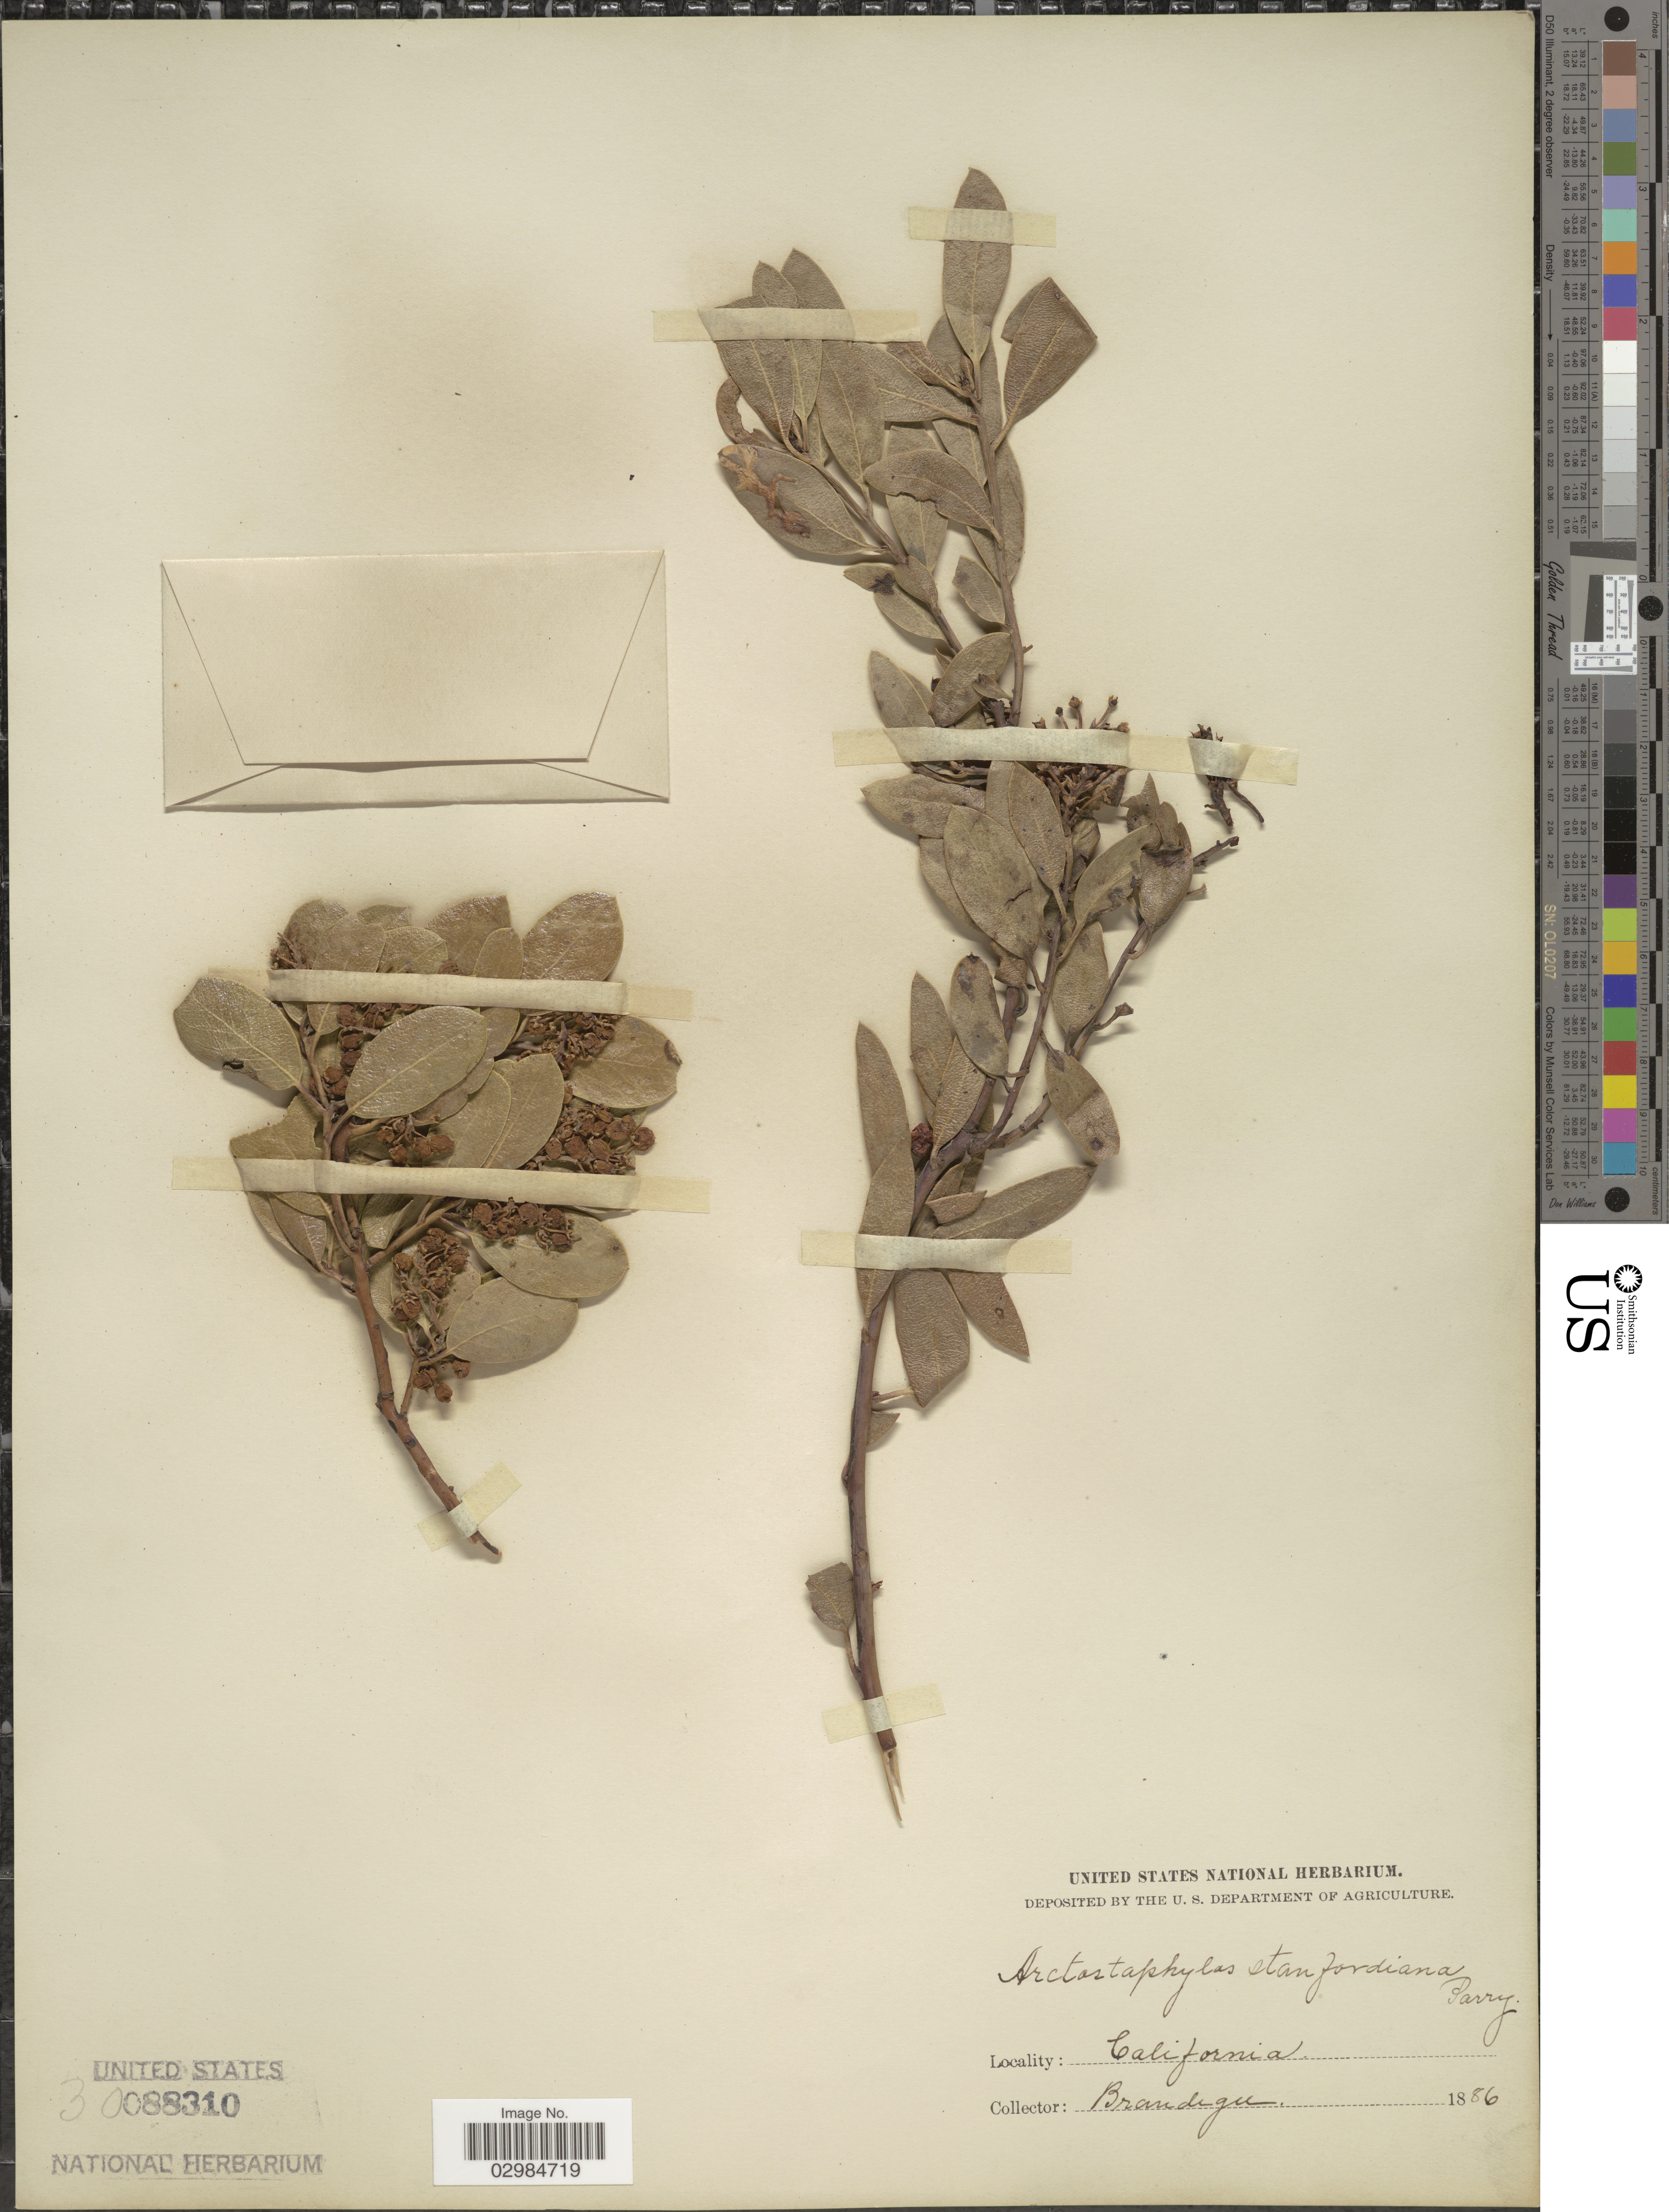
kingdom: Plantae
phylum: Tracheophyta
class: Magnoliopsida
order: Ericales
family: Ericaceae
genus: Arctostaphylos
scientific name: Arctostaphylos stanfordiana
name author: Parry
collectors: -- Brandegee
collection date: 1886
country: United States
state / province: California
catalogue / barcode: US 88310